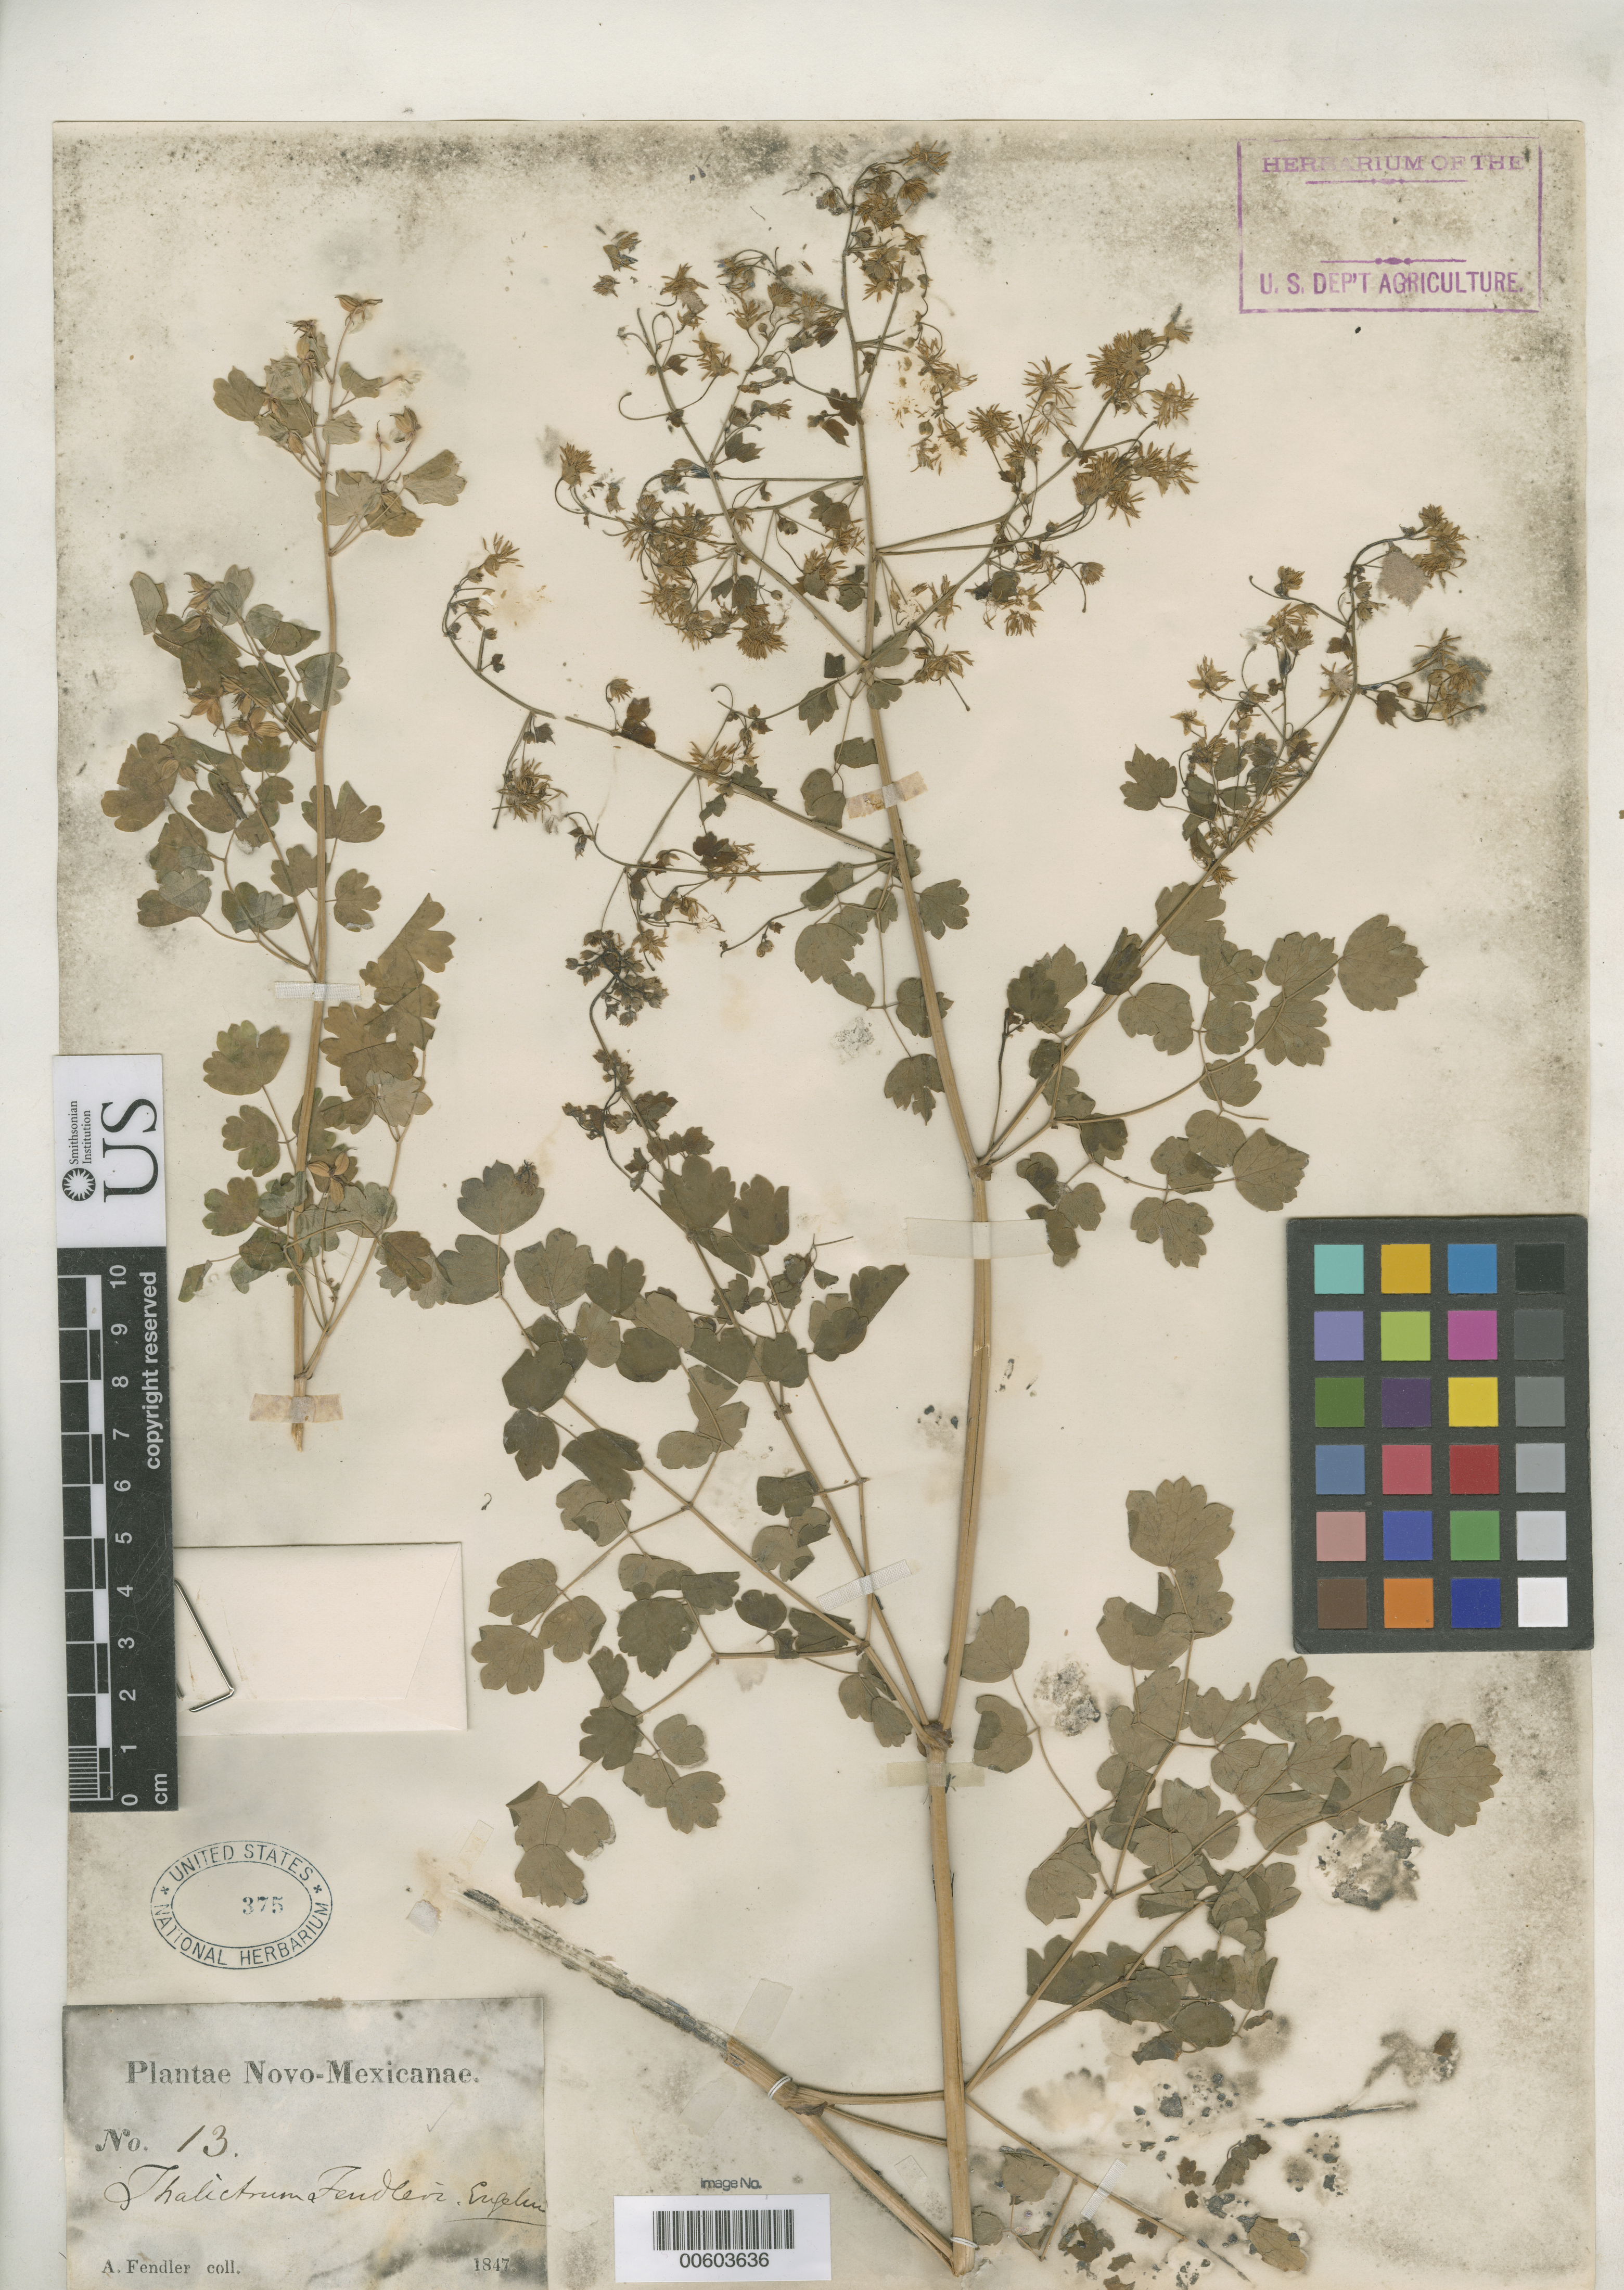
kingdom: Plantae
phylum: Tracheophyta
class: Magnoliopsida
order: Ranunculales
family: Ranunculaceae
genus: Thalictrum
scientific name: Thalictrum fendleri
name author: Engelm. ex A. Gray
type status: Isotype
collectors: A. Fendler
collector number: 13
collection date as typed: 1847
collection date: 1847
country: United States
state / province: New Mexico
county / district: Santa Fe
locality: Near Santa Fe.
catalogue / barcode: US 375